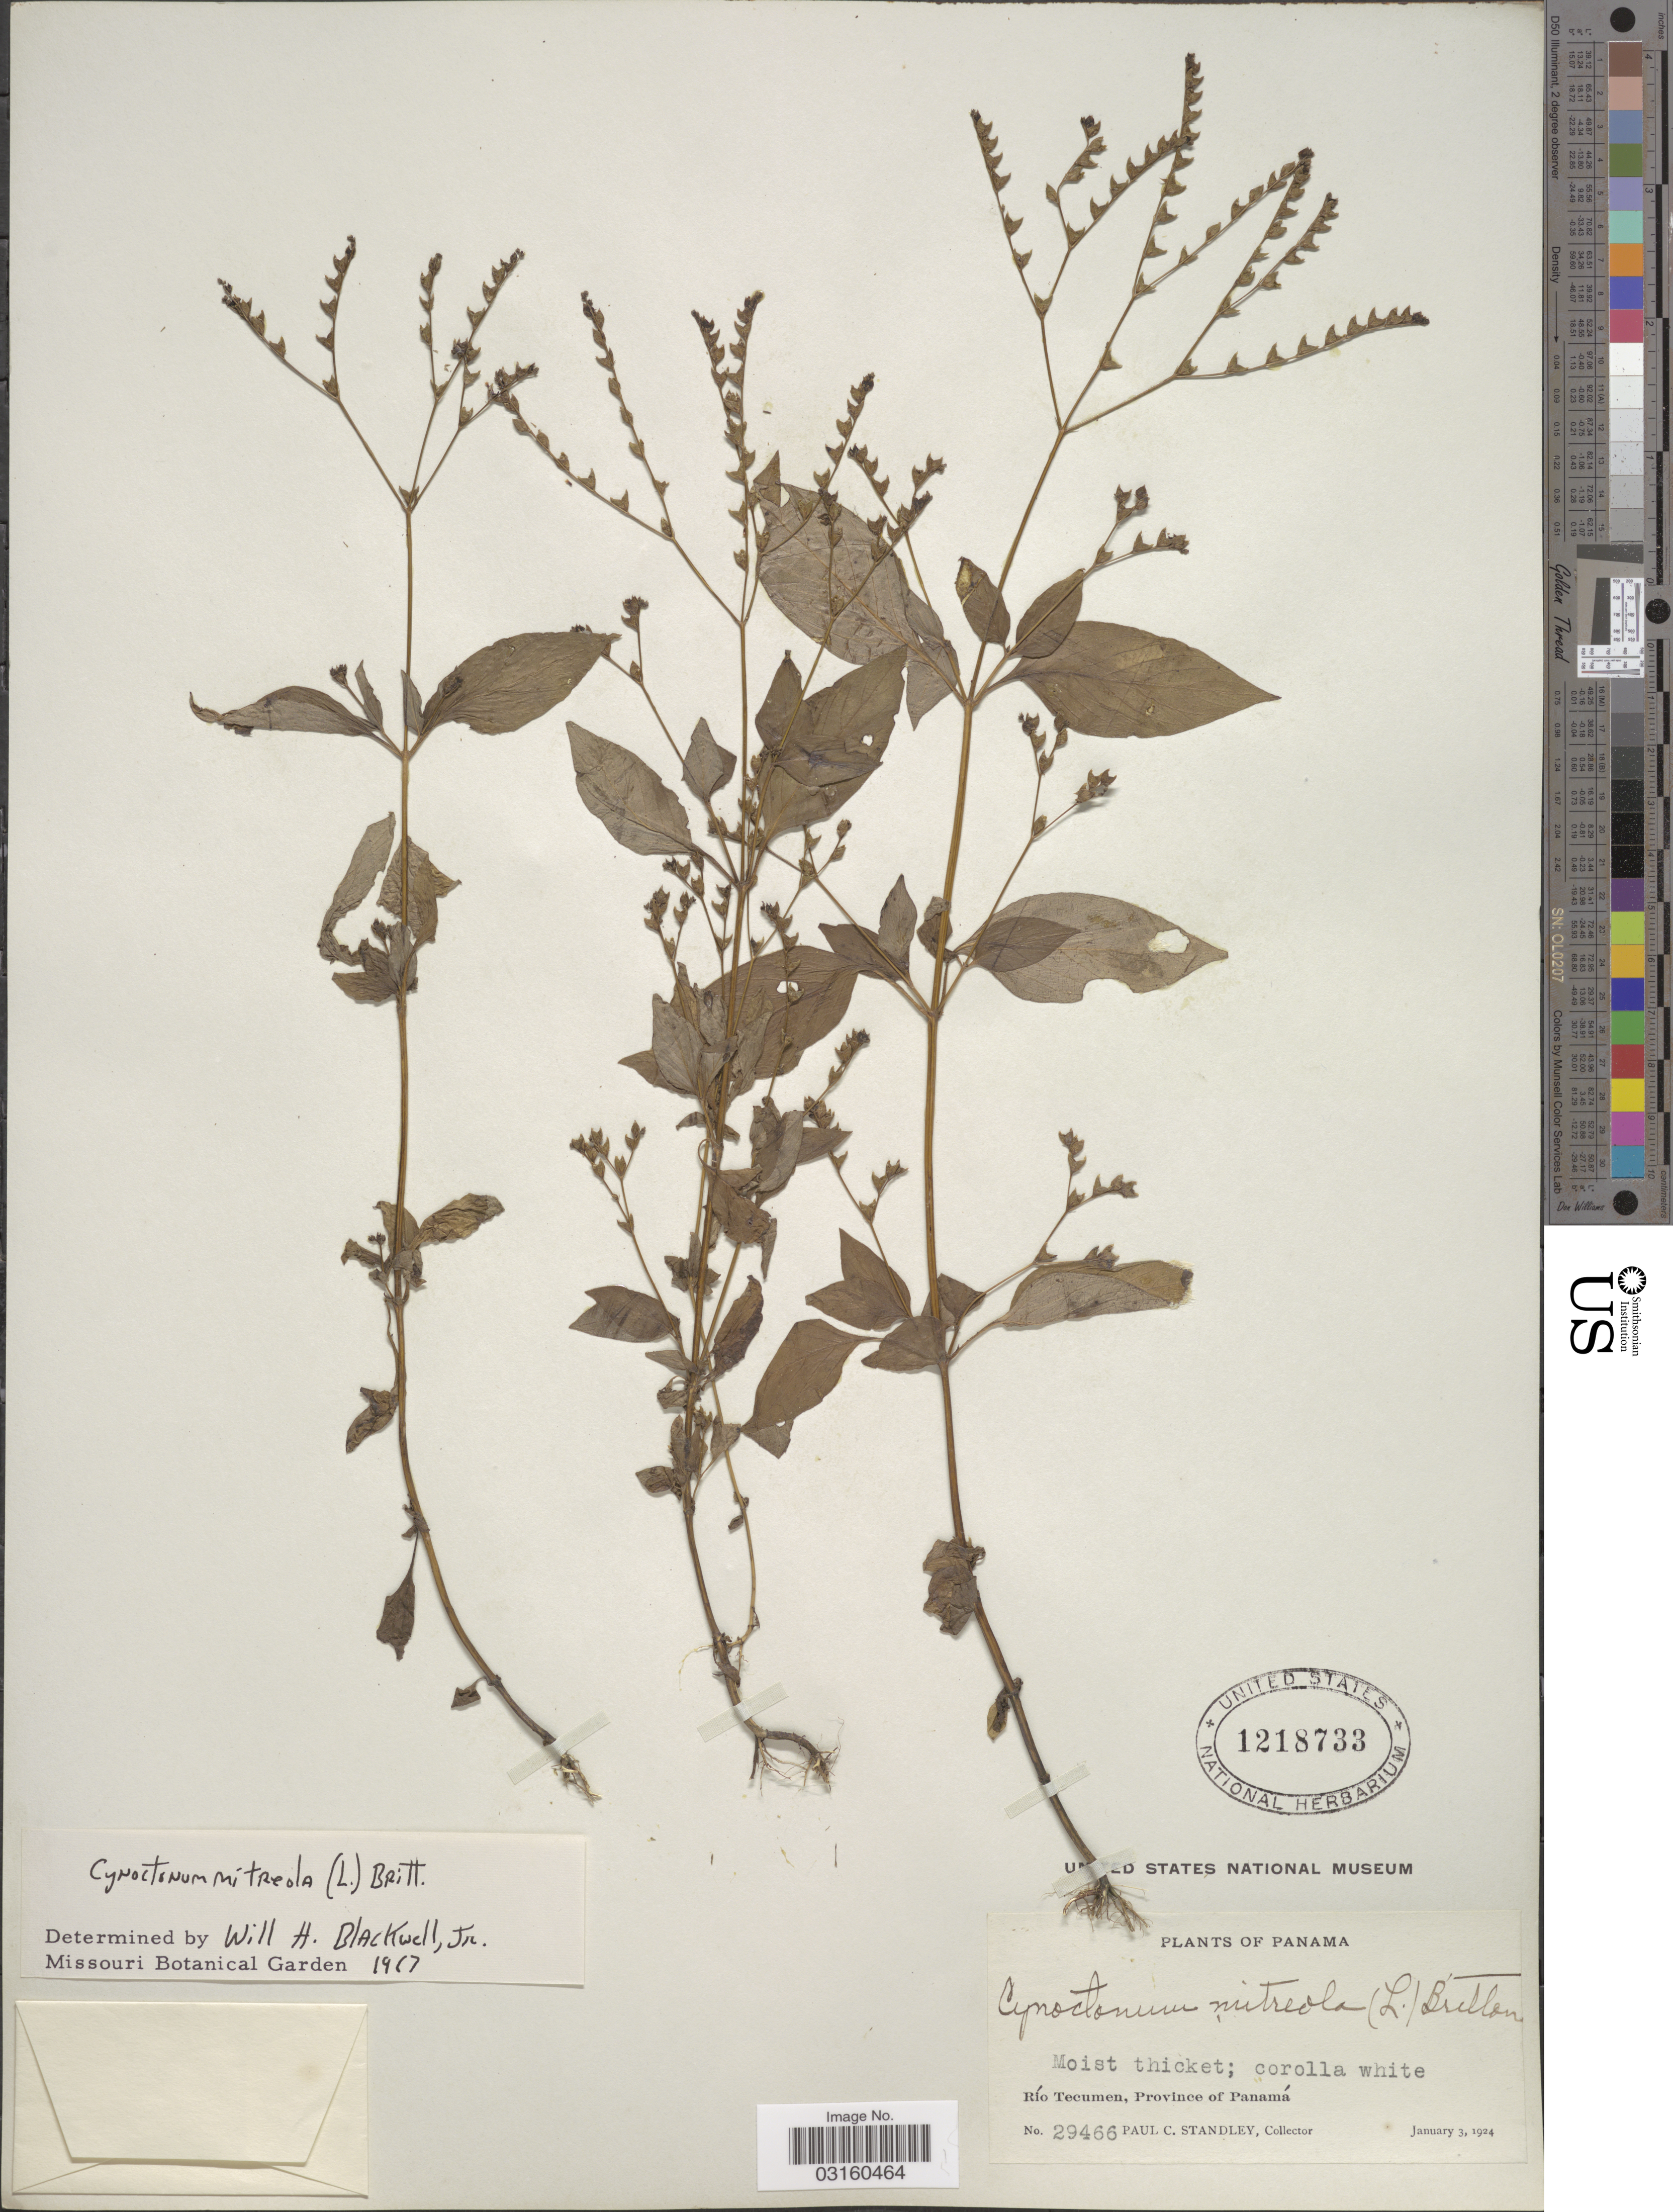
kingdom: Plantae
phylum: Tracheophyta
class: Magnoliopsida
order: Gentianales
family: Loganiaceae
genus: Mitreola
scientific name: Mitreola petiolata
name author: (J.F. Gmel.) Torr. & A. Gray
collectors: P. C. Standley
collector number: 29466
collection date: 1924-01-03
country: Panama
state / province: Panamá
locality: Río Tecumen.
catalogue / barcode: US 1218733